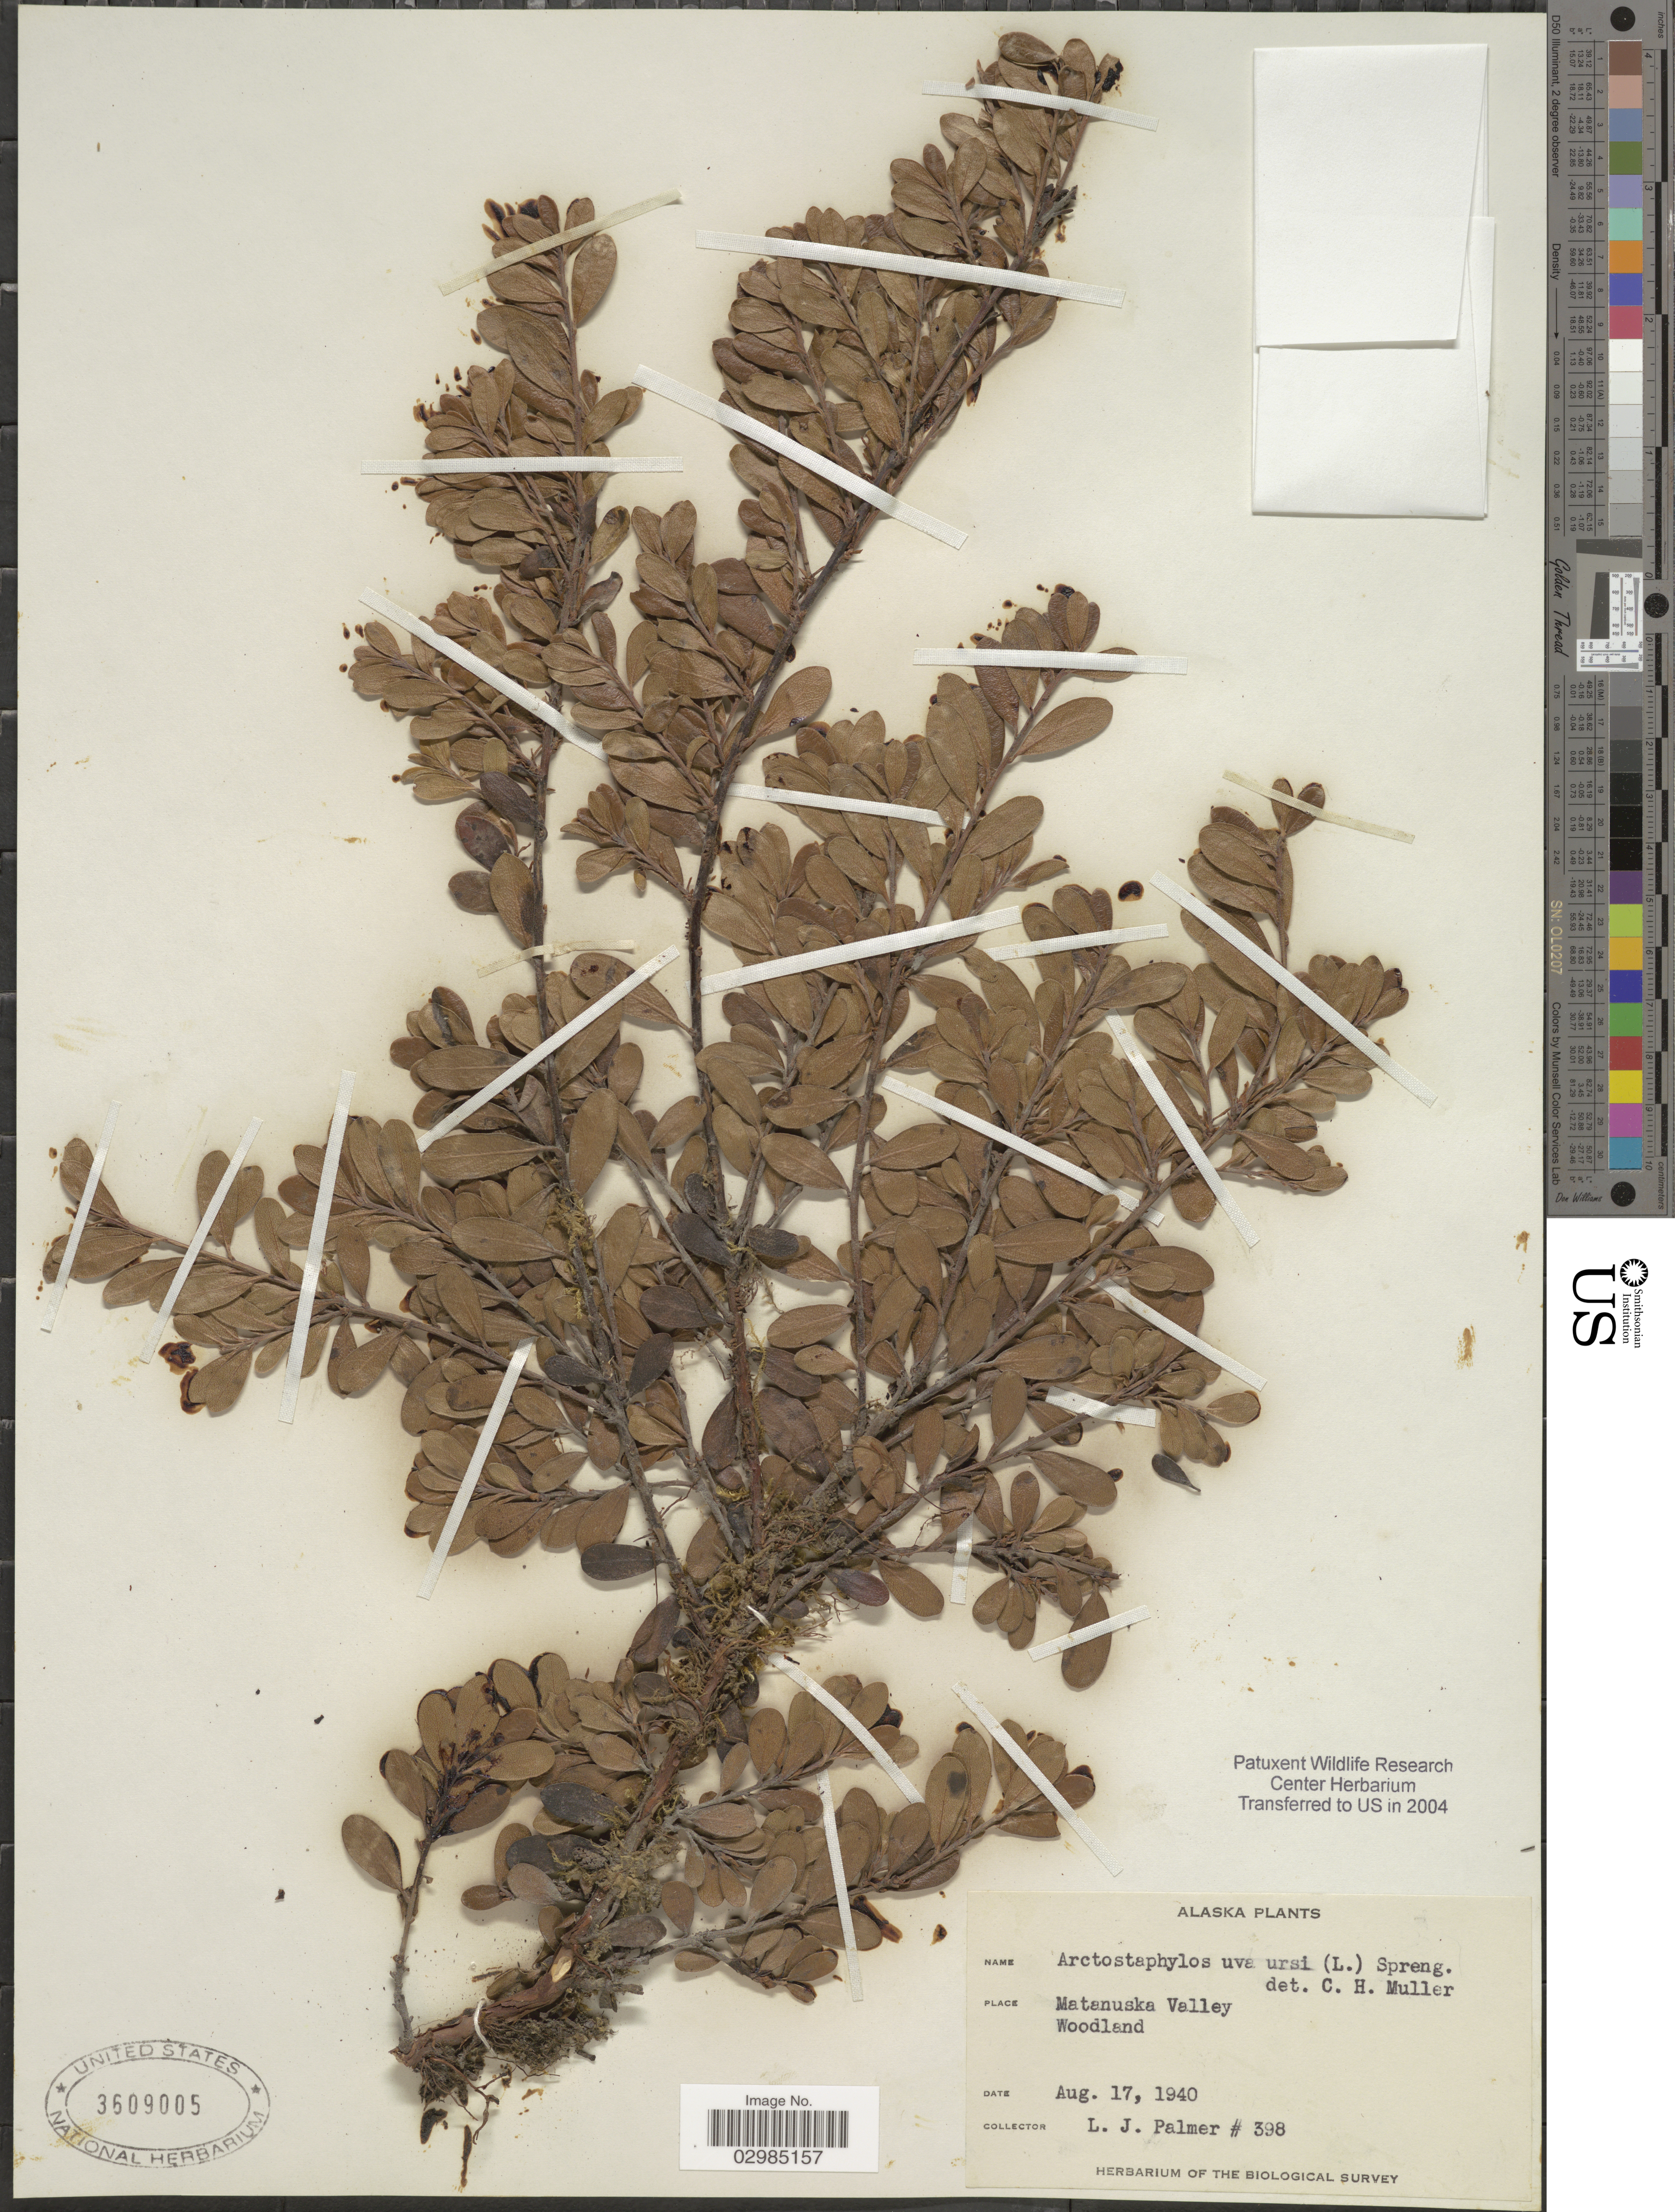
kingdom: Plantae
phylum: Tracheophyta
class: Magnoliopsida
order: Ericales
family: Ericaceae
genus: Arctostaphylos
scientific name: Arctostaphylos uva-ursi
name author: (L.) Spreng.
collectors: L. J. Palmer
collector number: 398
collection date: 1940-08-17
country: United States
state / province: Alaska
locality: Matanuska Valley.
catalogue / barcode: US 3609005